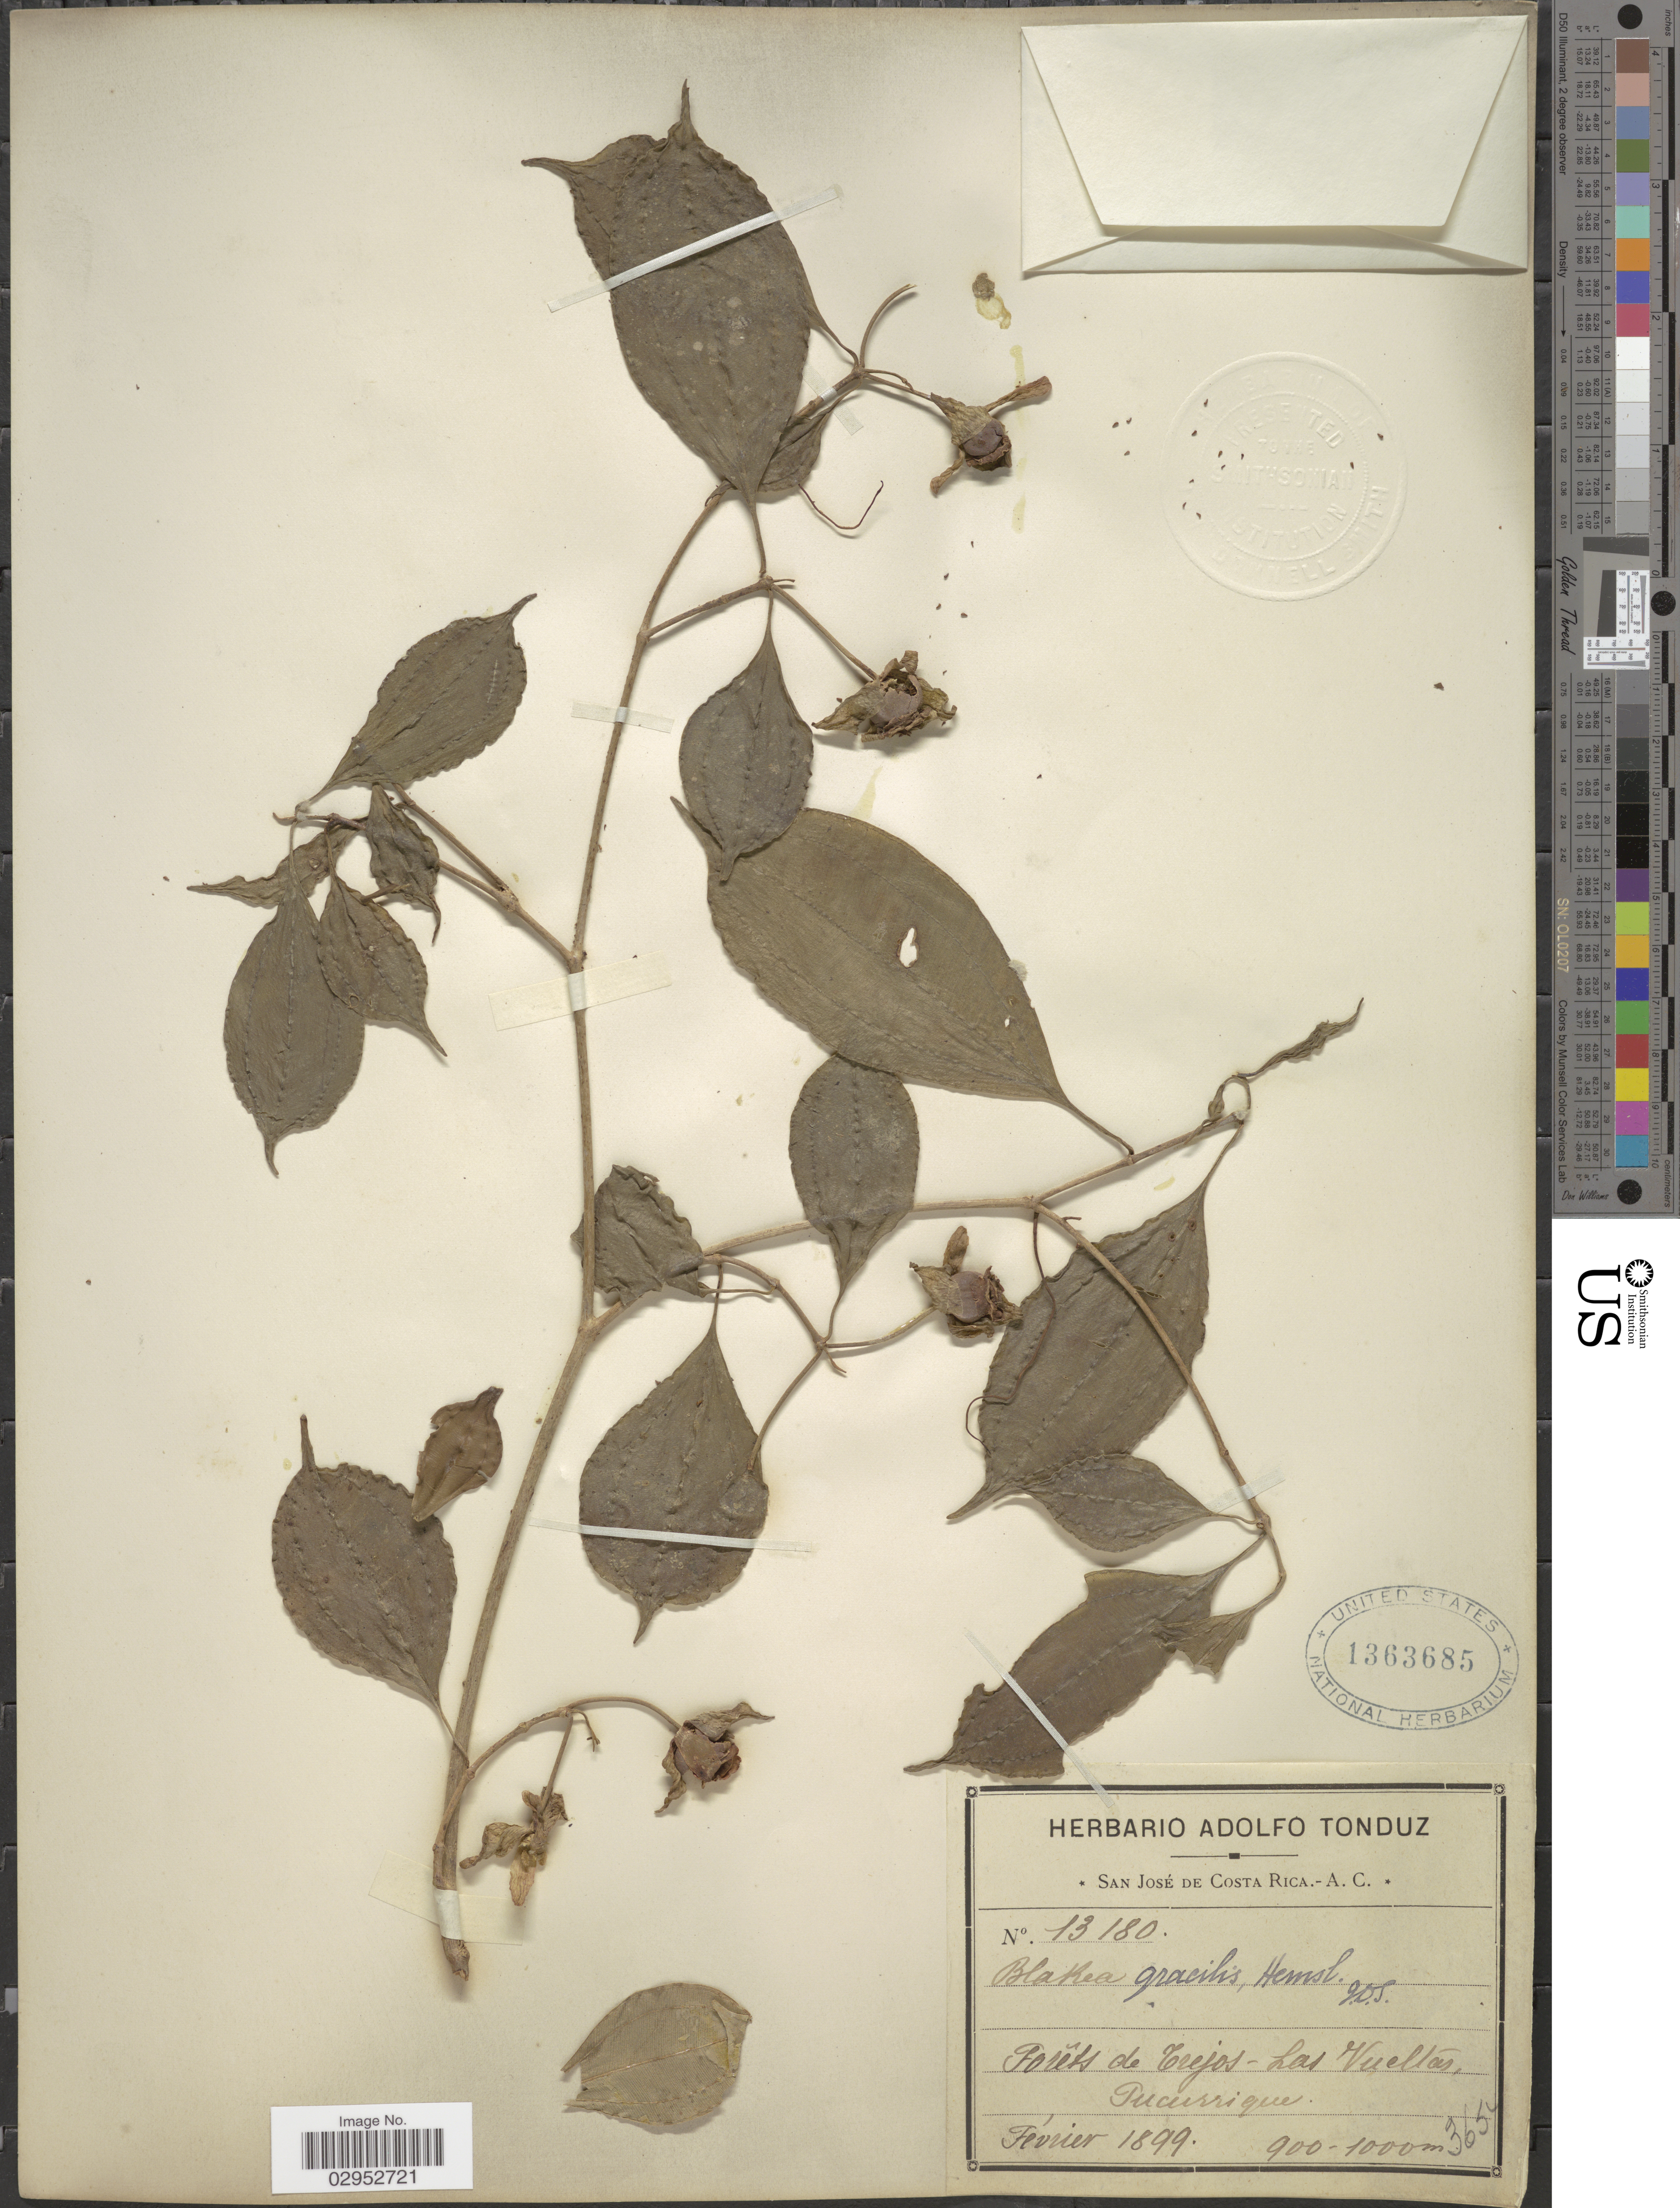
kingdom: Plantae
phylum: Tracheophyta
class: Magnoliopsida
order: Myrtales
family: Melastomataceae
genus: Blakea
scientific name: Blakea gracilis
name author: Hemsl.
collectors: ex Herb. Adolfo Tonduz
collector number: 13180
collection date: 1899-02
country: Costa Rica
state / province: San José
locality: Forêts de Trejos - Las Vueltas, Tucurrique.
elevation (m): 900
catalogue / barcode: US 1363685